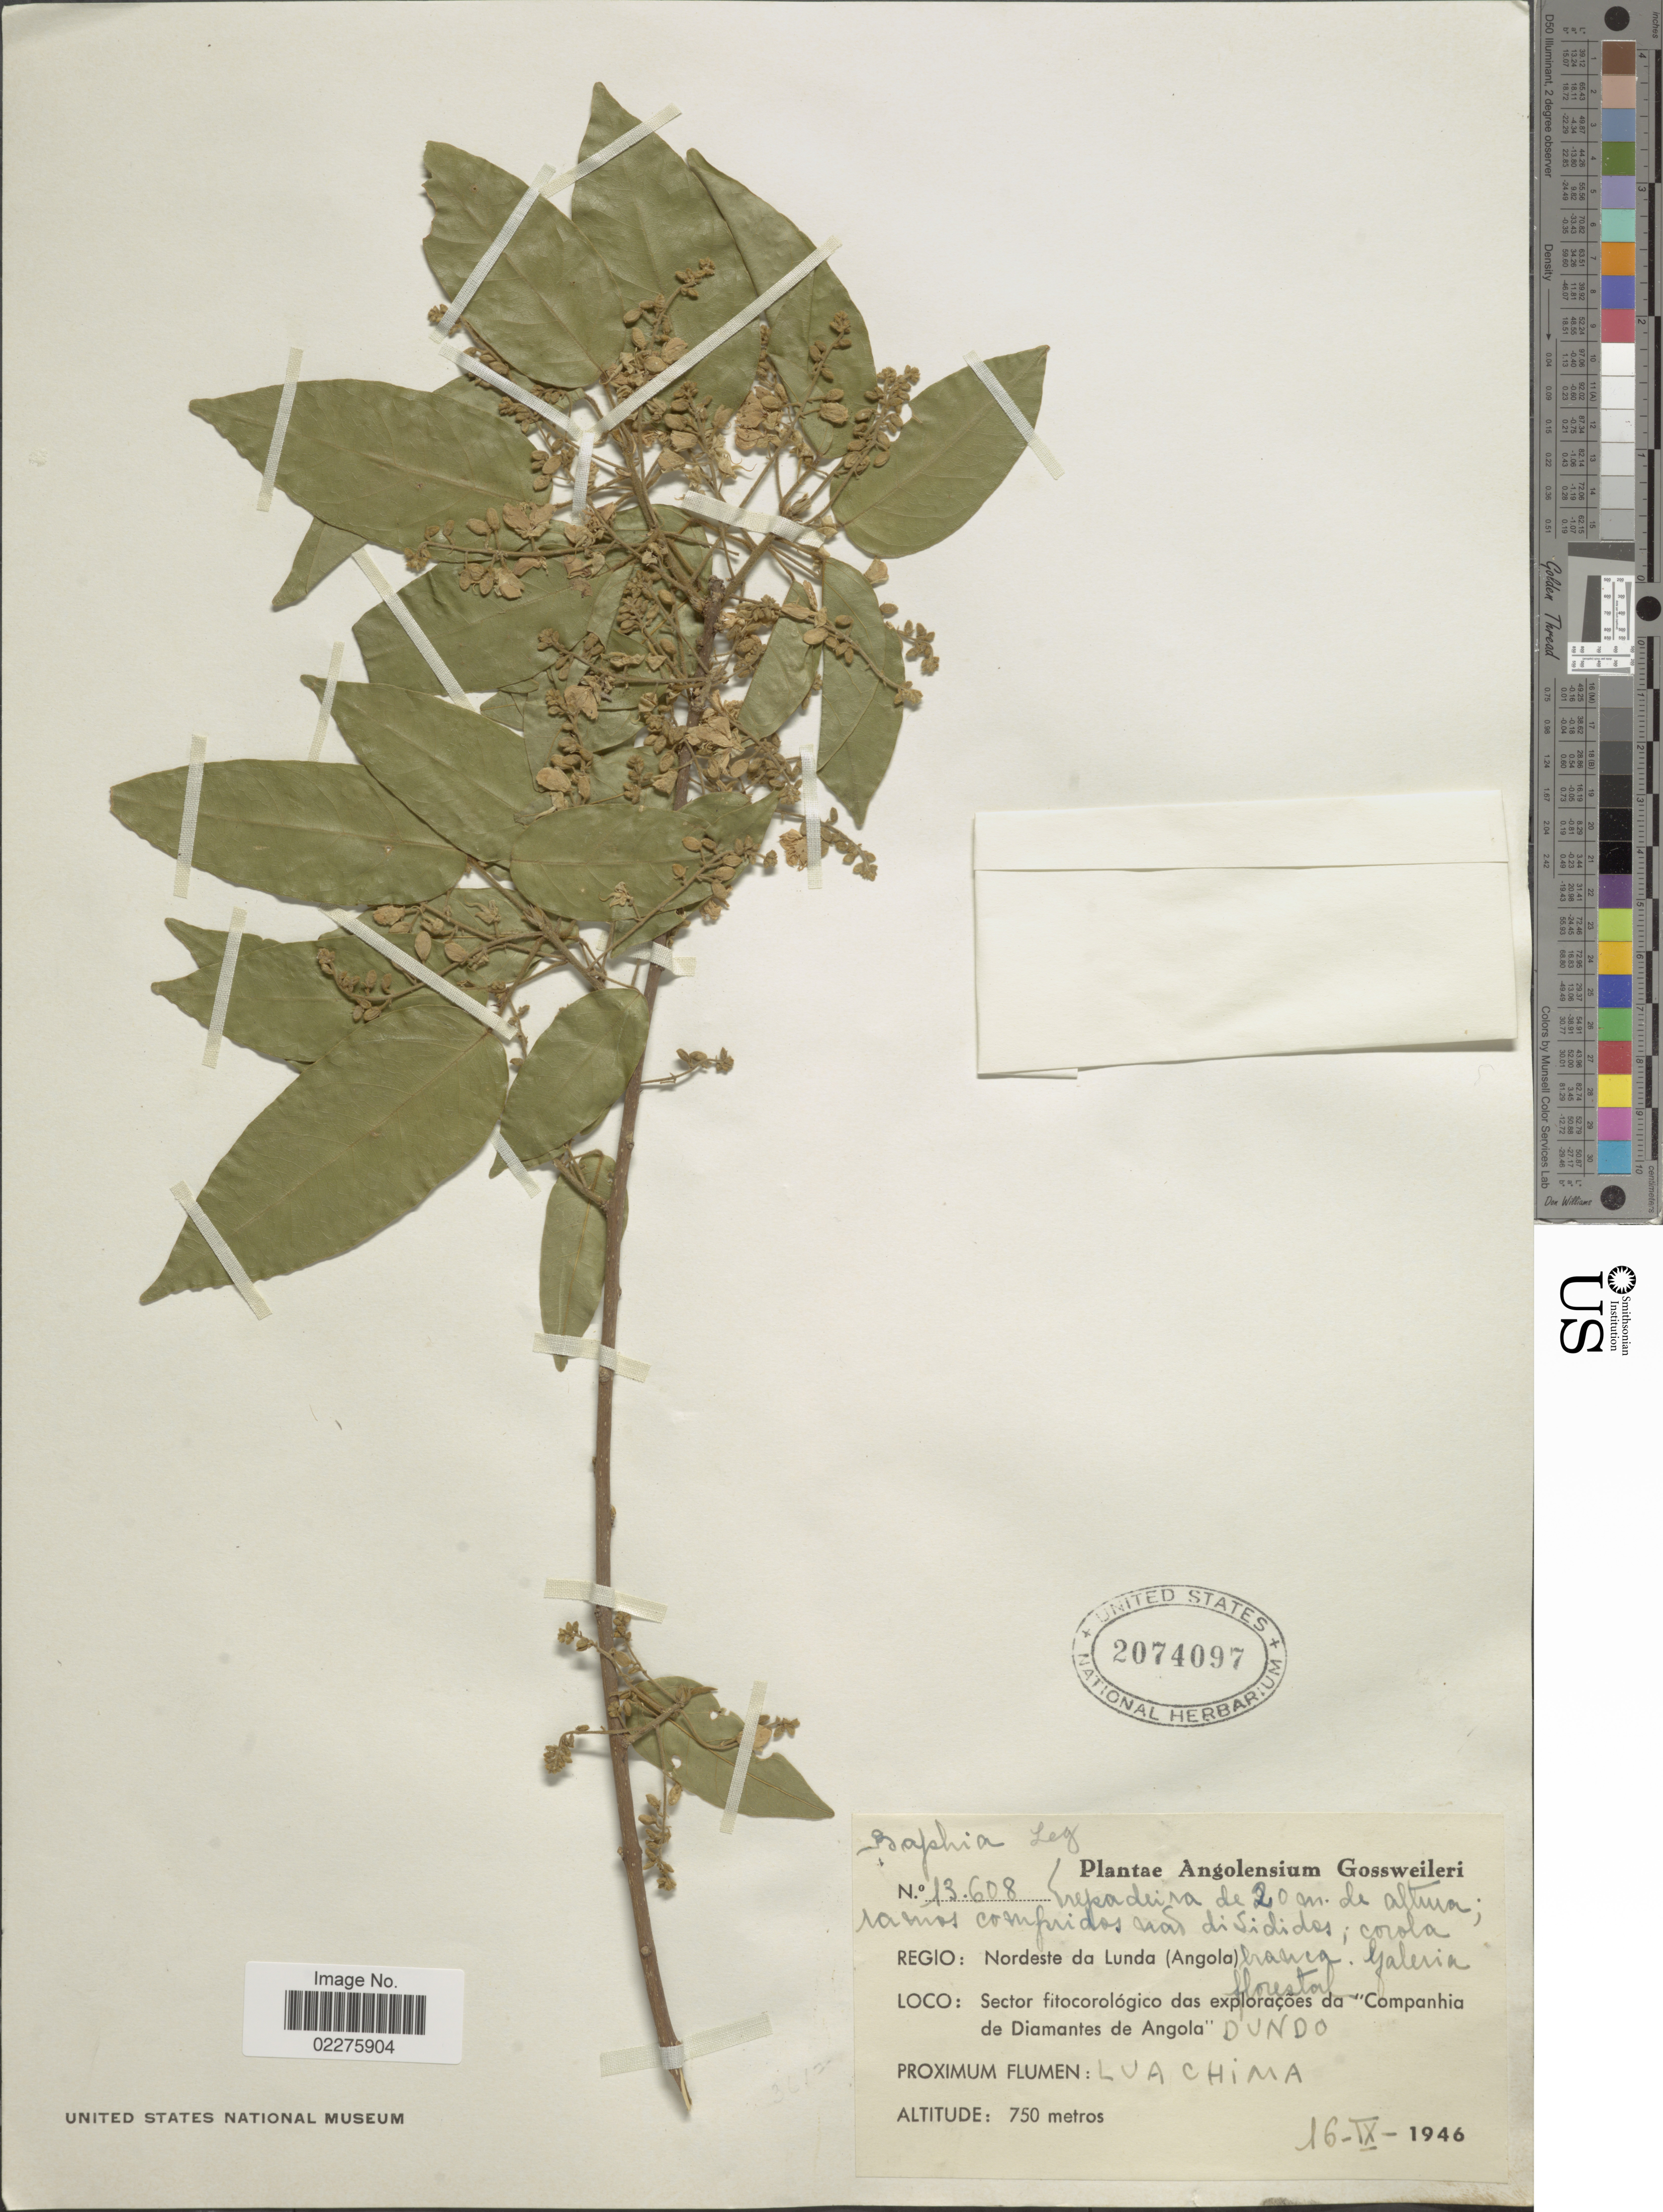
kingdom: Plantae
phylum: Tracheophyta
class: Magnoliopsida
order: Fabales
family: Fabaceae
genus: Baphia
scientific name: Baphia sp.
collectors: -. Gossweiler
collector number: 13608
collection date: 1946-09-16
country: Angola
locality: Nordeste da Lunda, Campanhia de Diamantes de Angola, Dundo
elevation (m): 750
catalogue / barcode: US 2074097